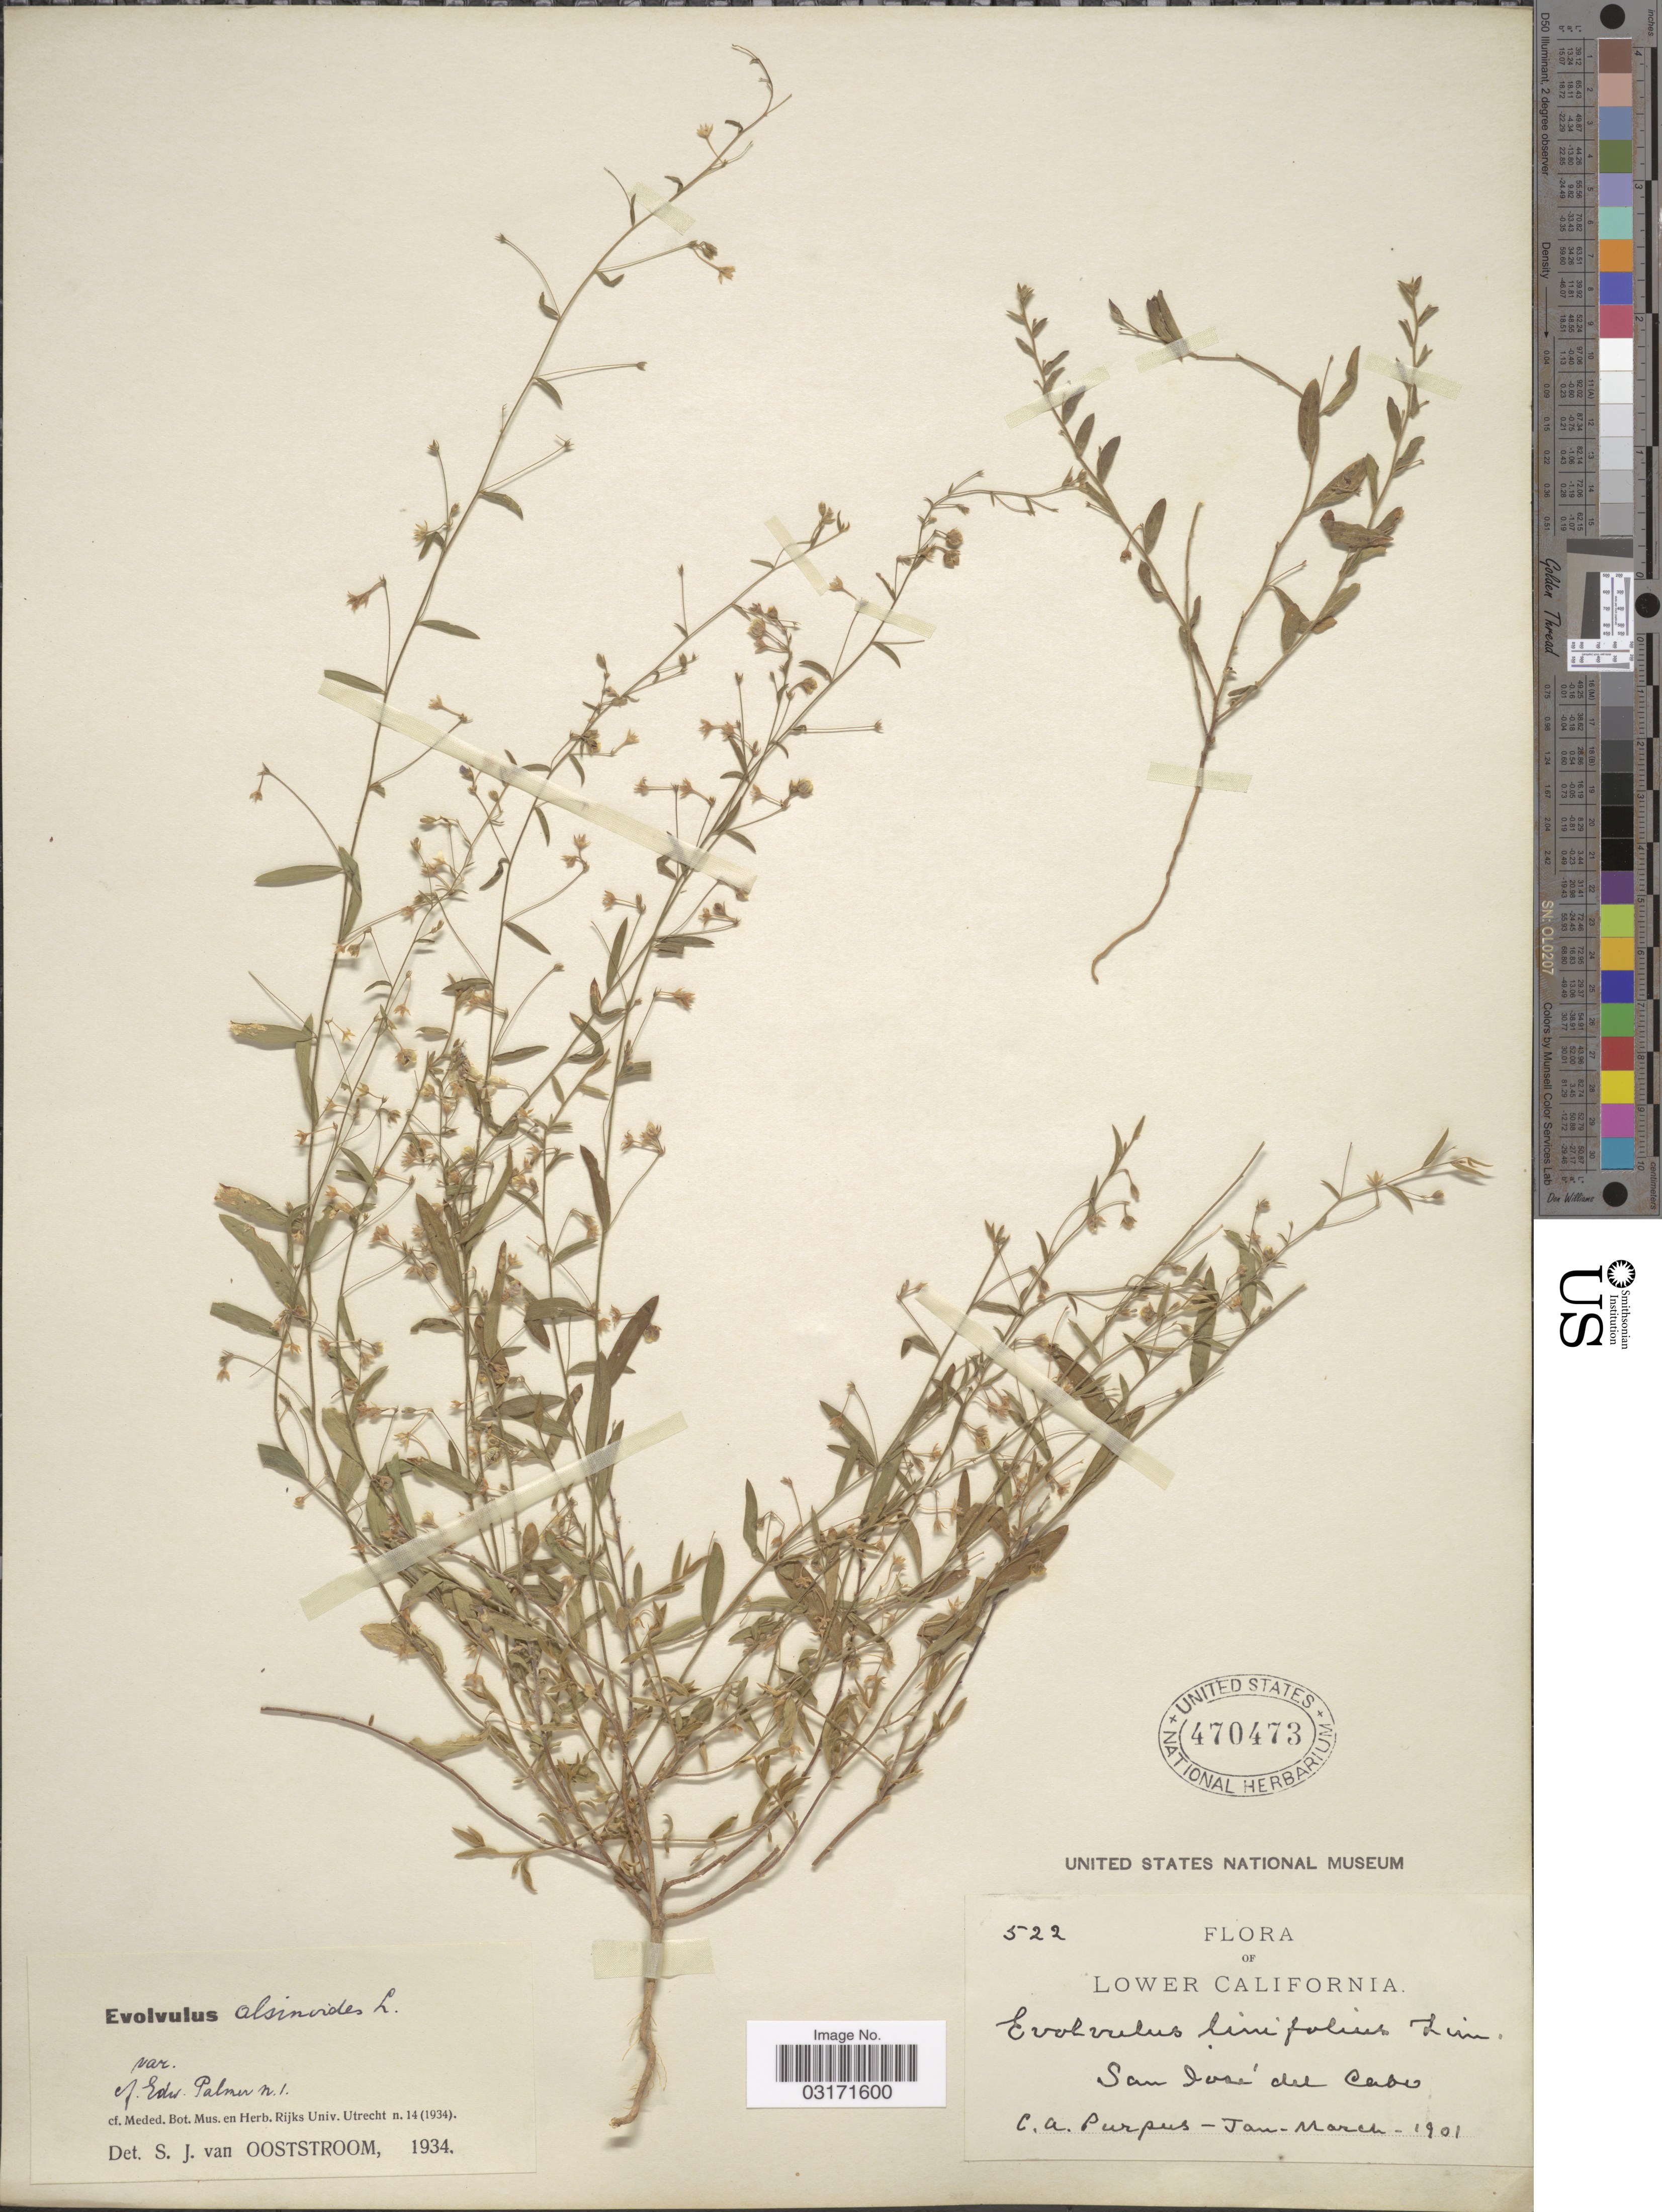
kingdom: Plantae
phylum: Tracheophyta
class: Magnoliopsida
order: Solanales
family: Convolvulaceae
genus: Evolvulus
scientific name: Evolvulus alsinoides var. acapulcensis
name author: (Willd. ex Schult.) Ooststr.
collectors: C. A. Purpus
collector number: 522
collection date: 1901-01/1901-03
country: Mexico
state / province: Baja California Sur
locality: Lower California, San José del Cabo.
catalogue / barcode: US 470473